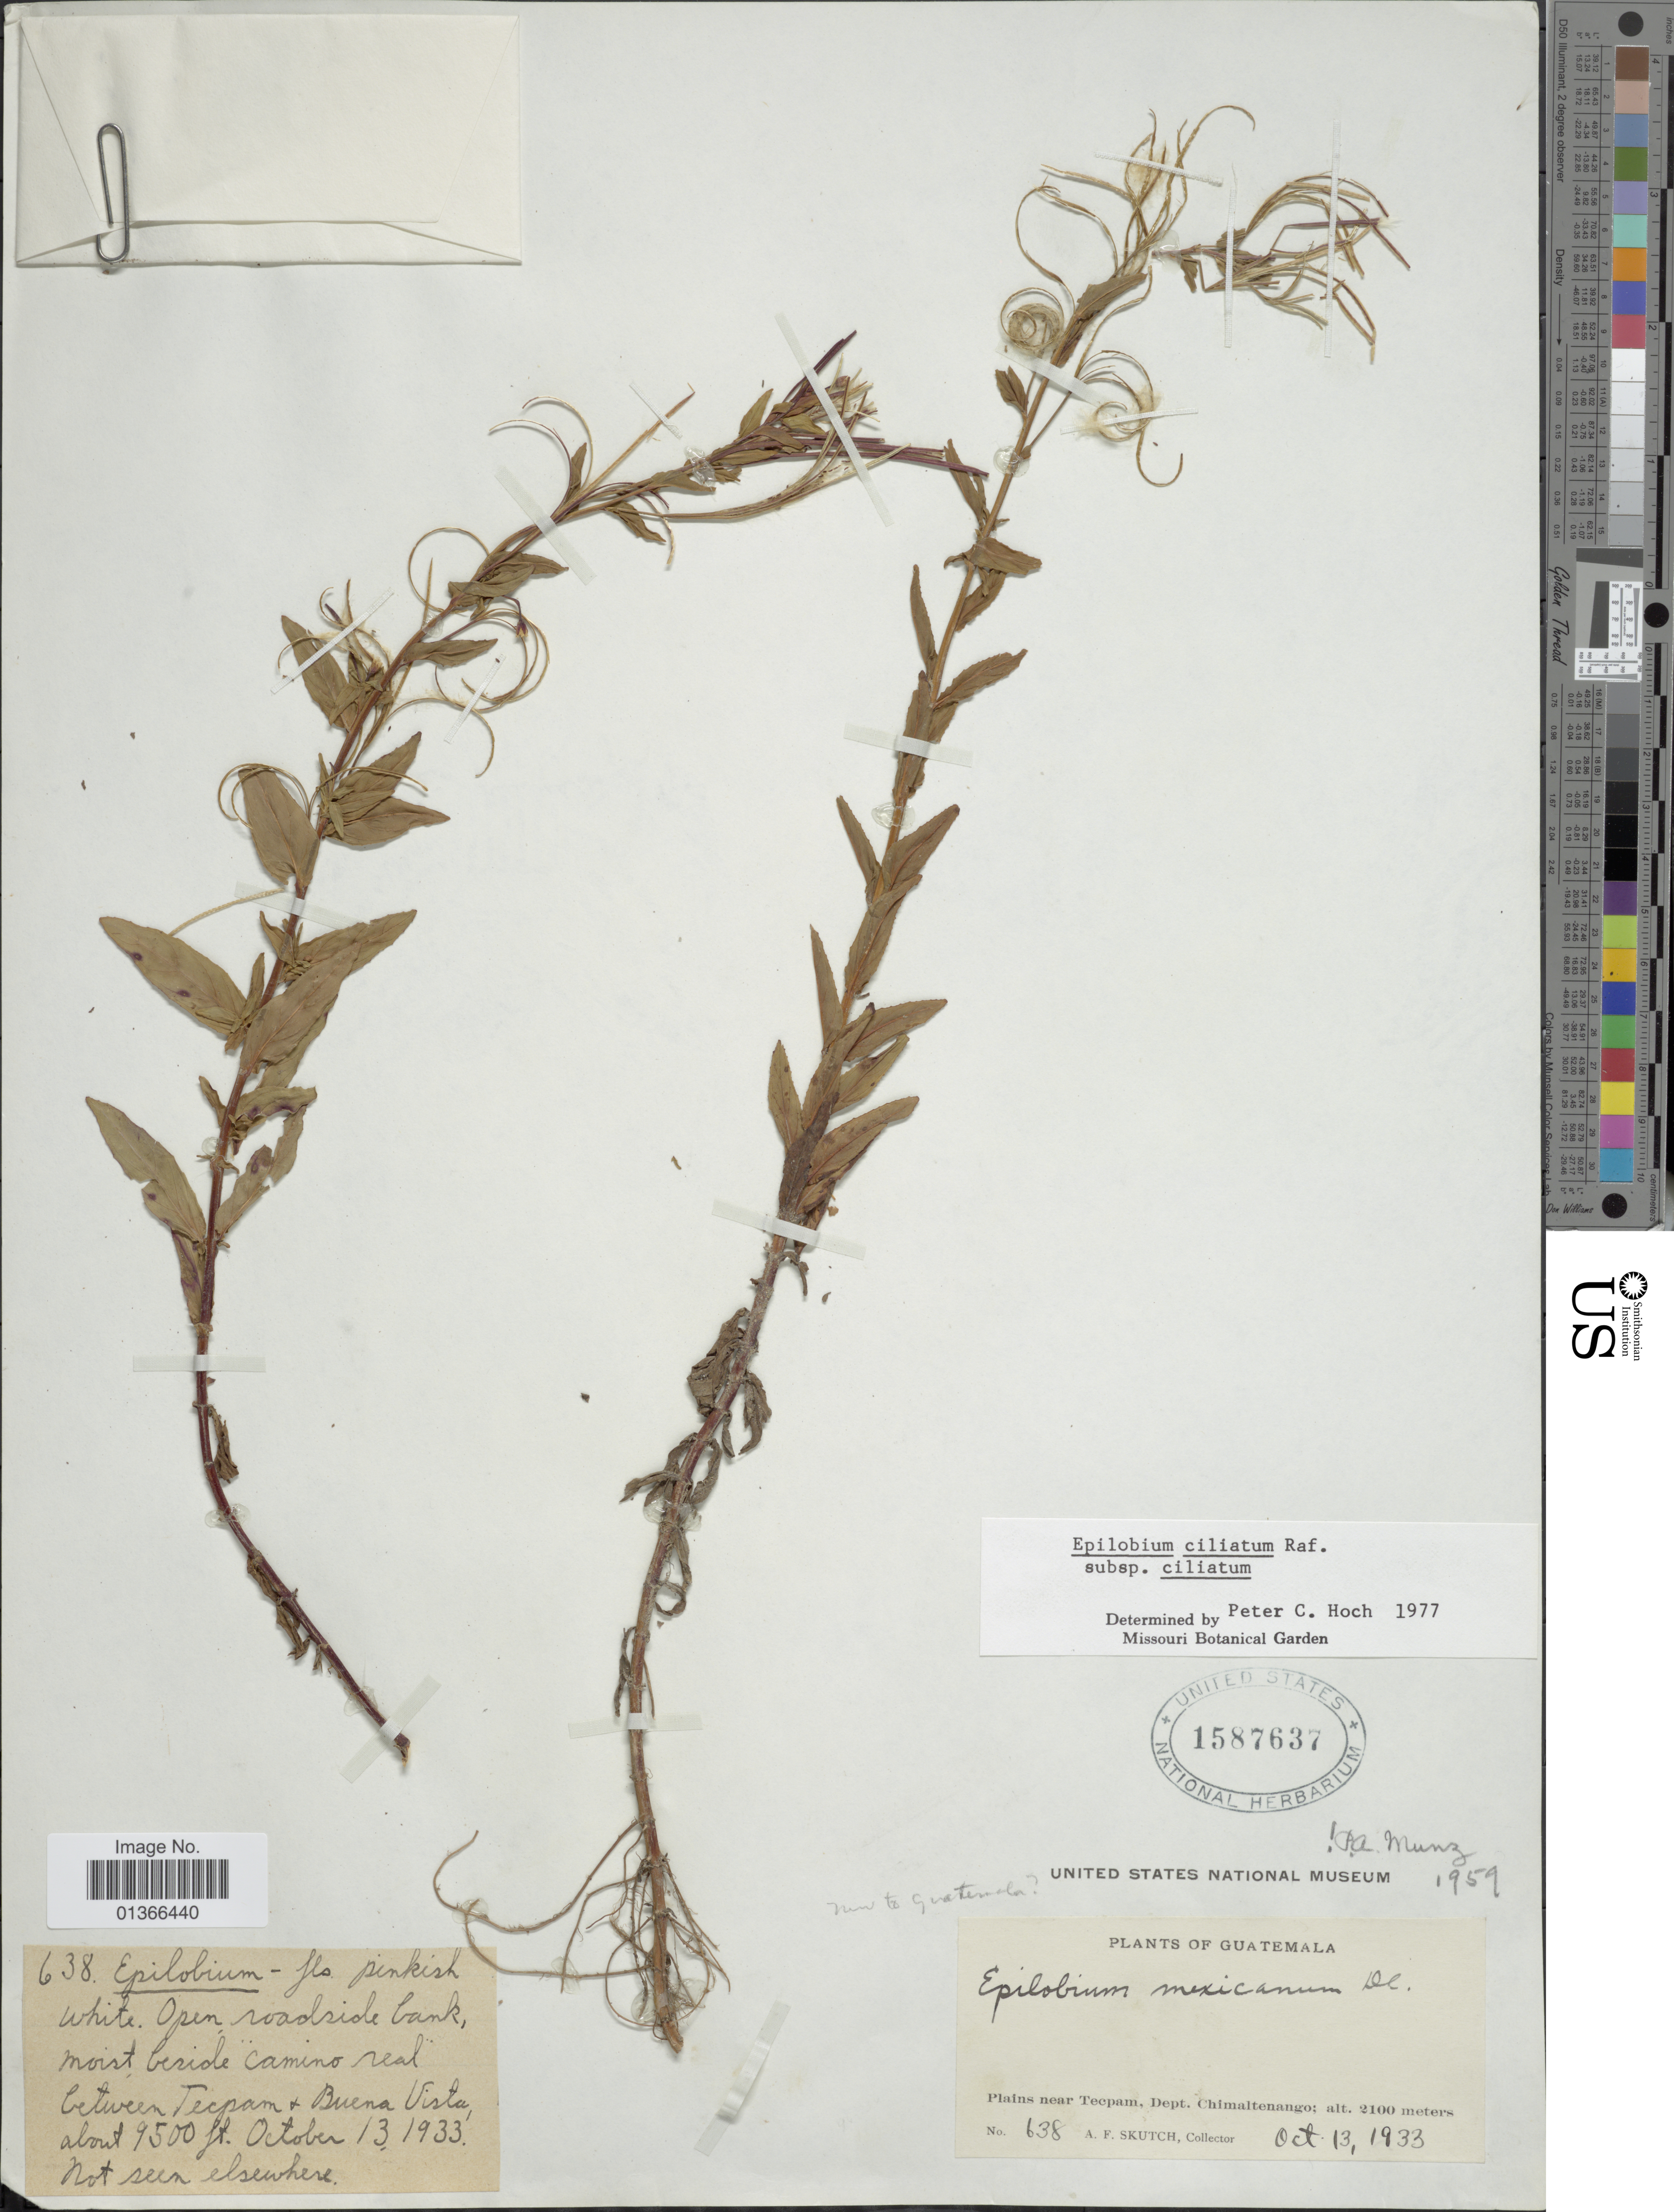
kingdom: Plantae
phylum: Tracheophyta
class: Magnoliopsida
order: Myrtales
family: Onagraceae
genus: Epilobium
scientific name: Epilobium ciliatum subsp. ciliatum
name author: Raf.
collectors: A. F. Skutch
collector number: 638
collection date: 1933-10-13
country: Guatemala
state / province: Chimaltenango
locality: Plains near Tecpam.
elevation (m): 2100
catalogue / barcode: US 1587637